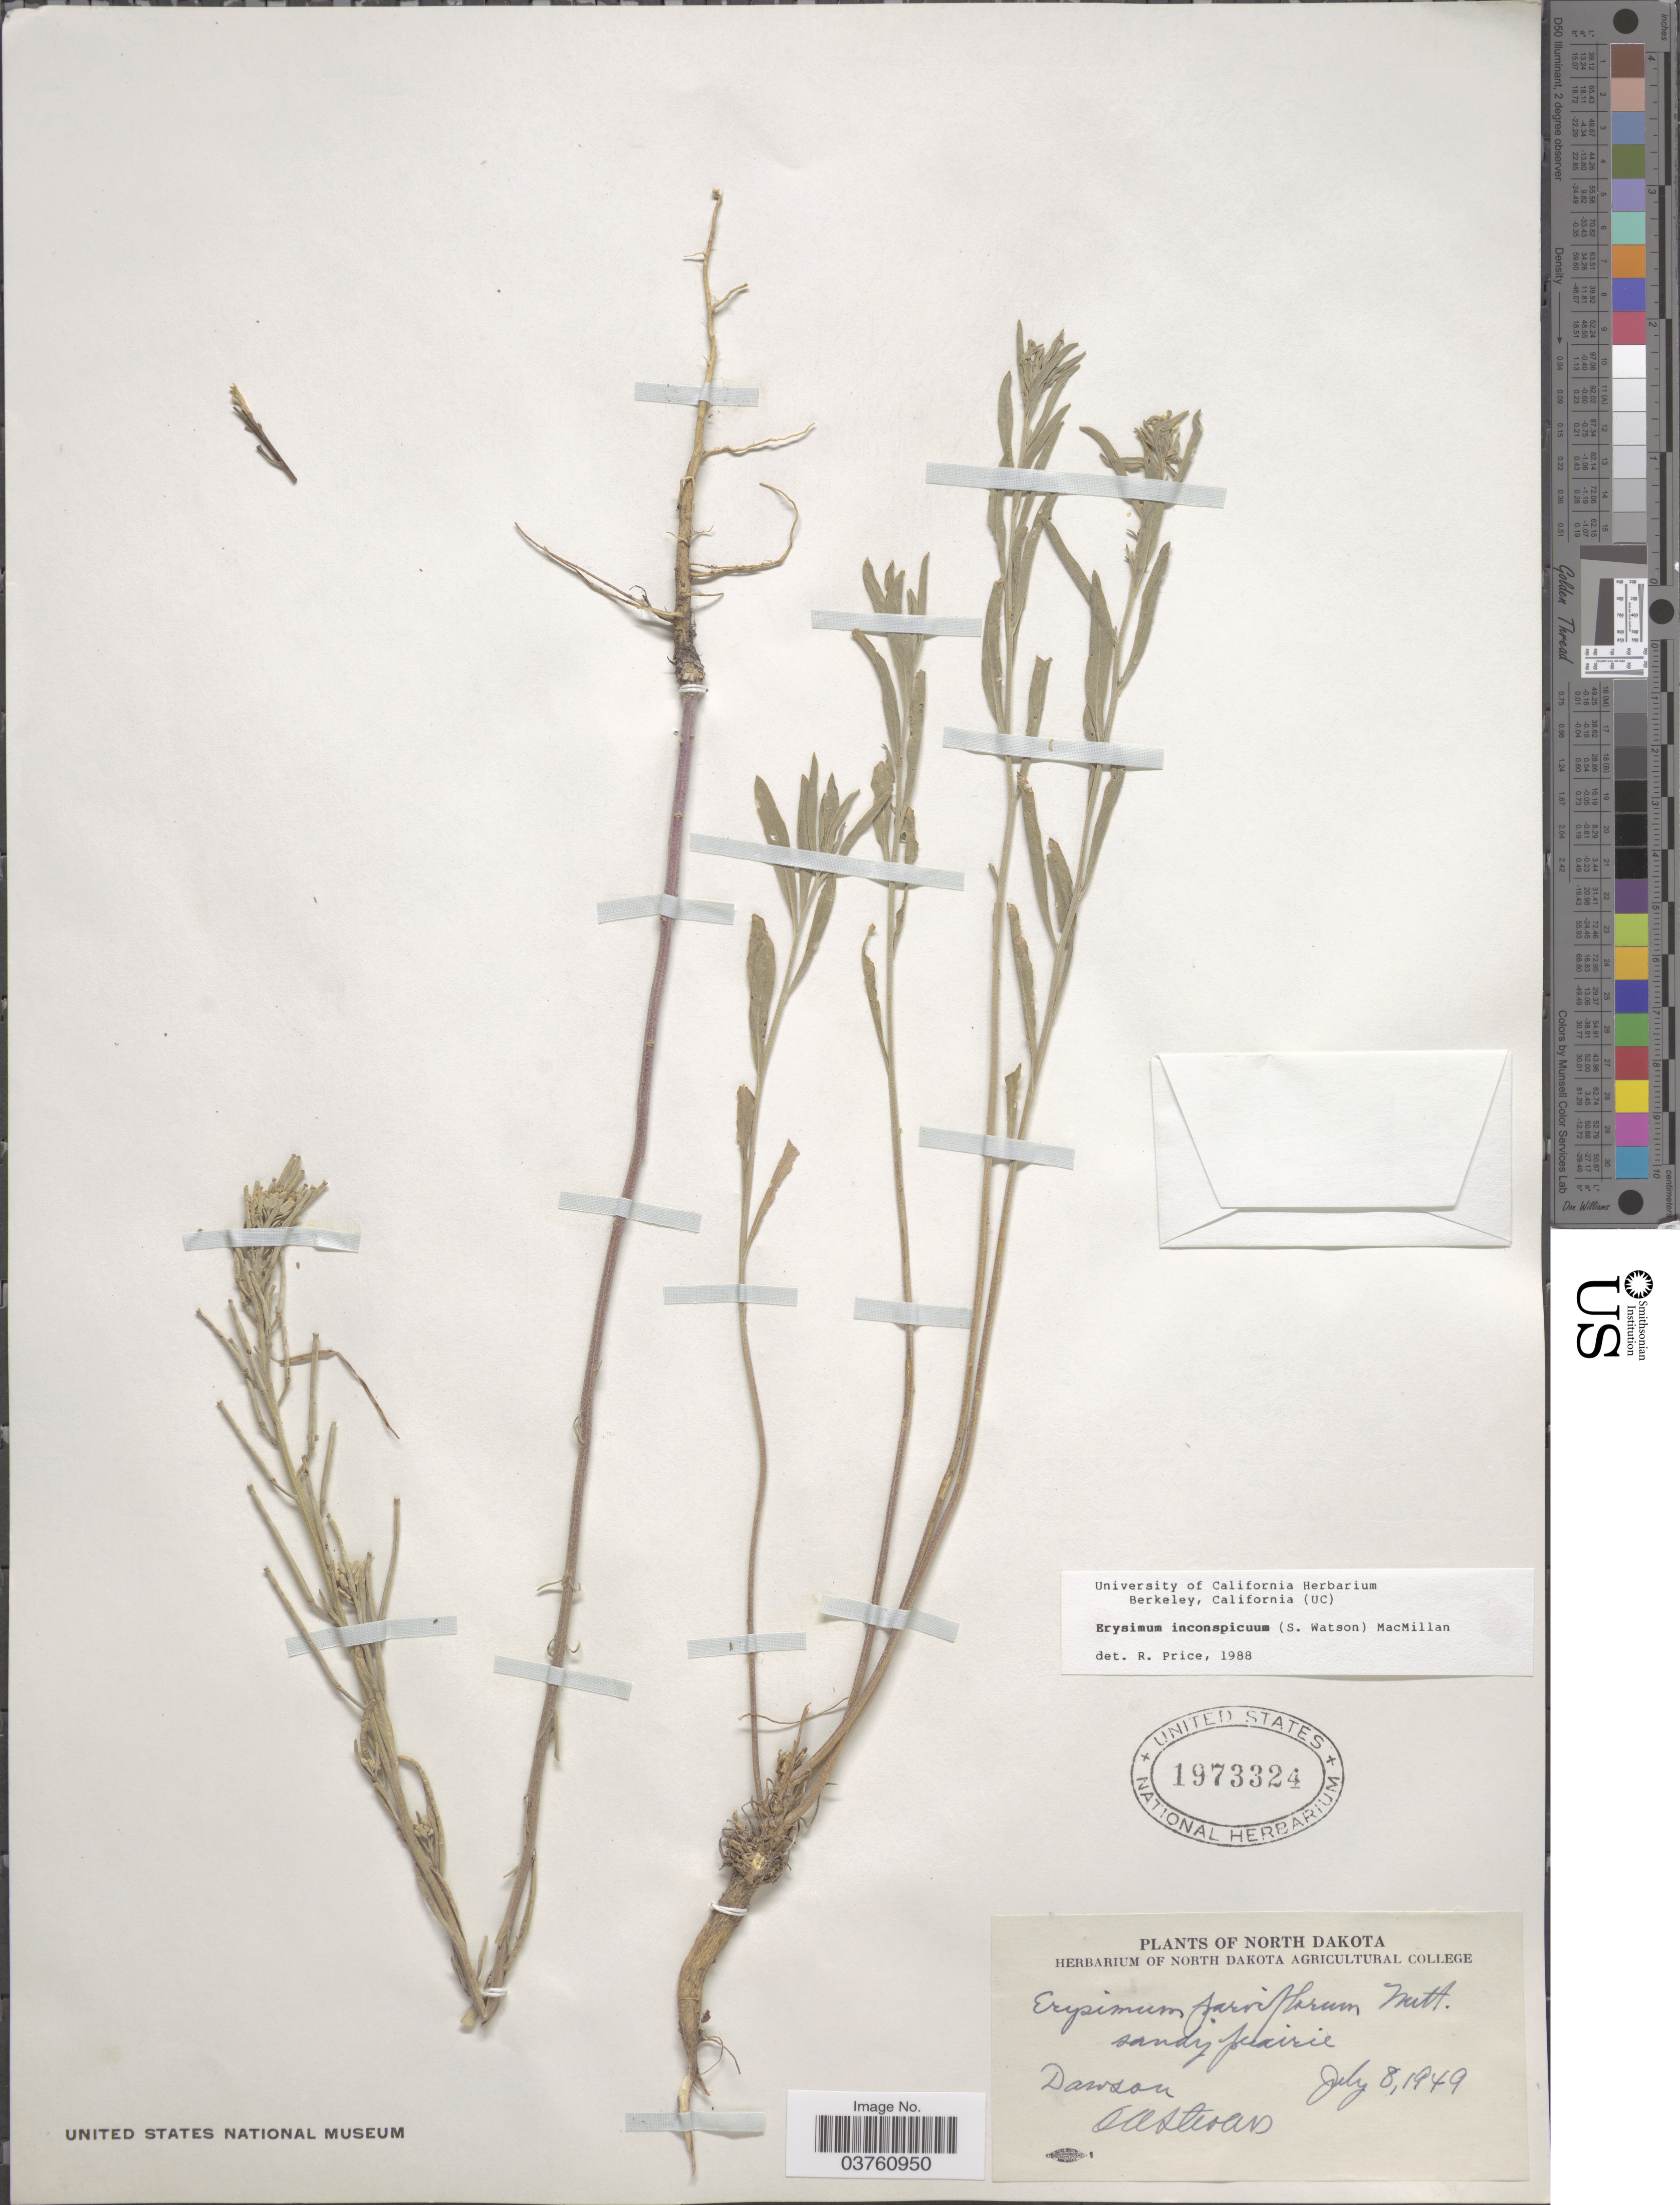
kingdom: Plantae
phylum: Tracheophyta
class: Magnoliopsida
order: Brassicales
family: Brassicaceae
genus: Erysimum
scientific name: Erysimum inconspicuum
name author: (S. Watson) MacMill.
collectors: O. A. Stevens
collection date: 1949-07-08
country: United States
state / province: North Dakota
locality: Dawson.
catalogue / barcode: US 1973324